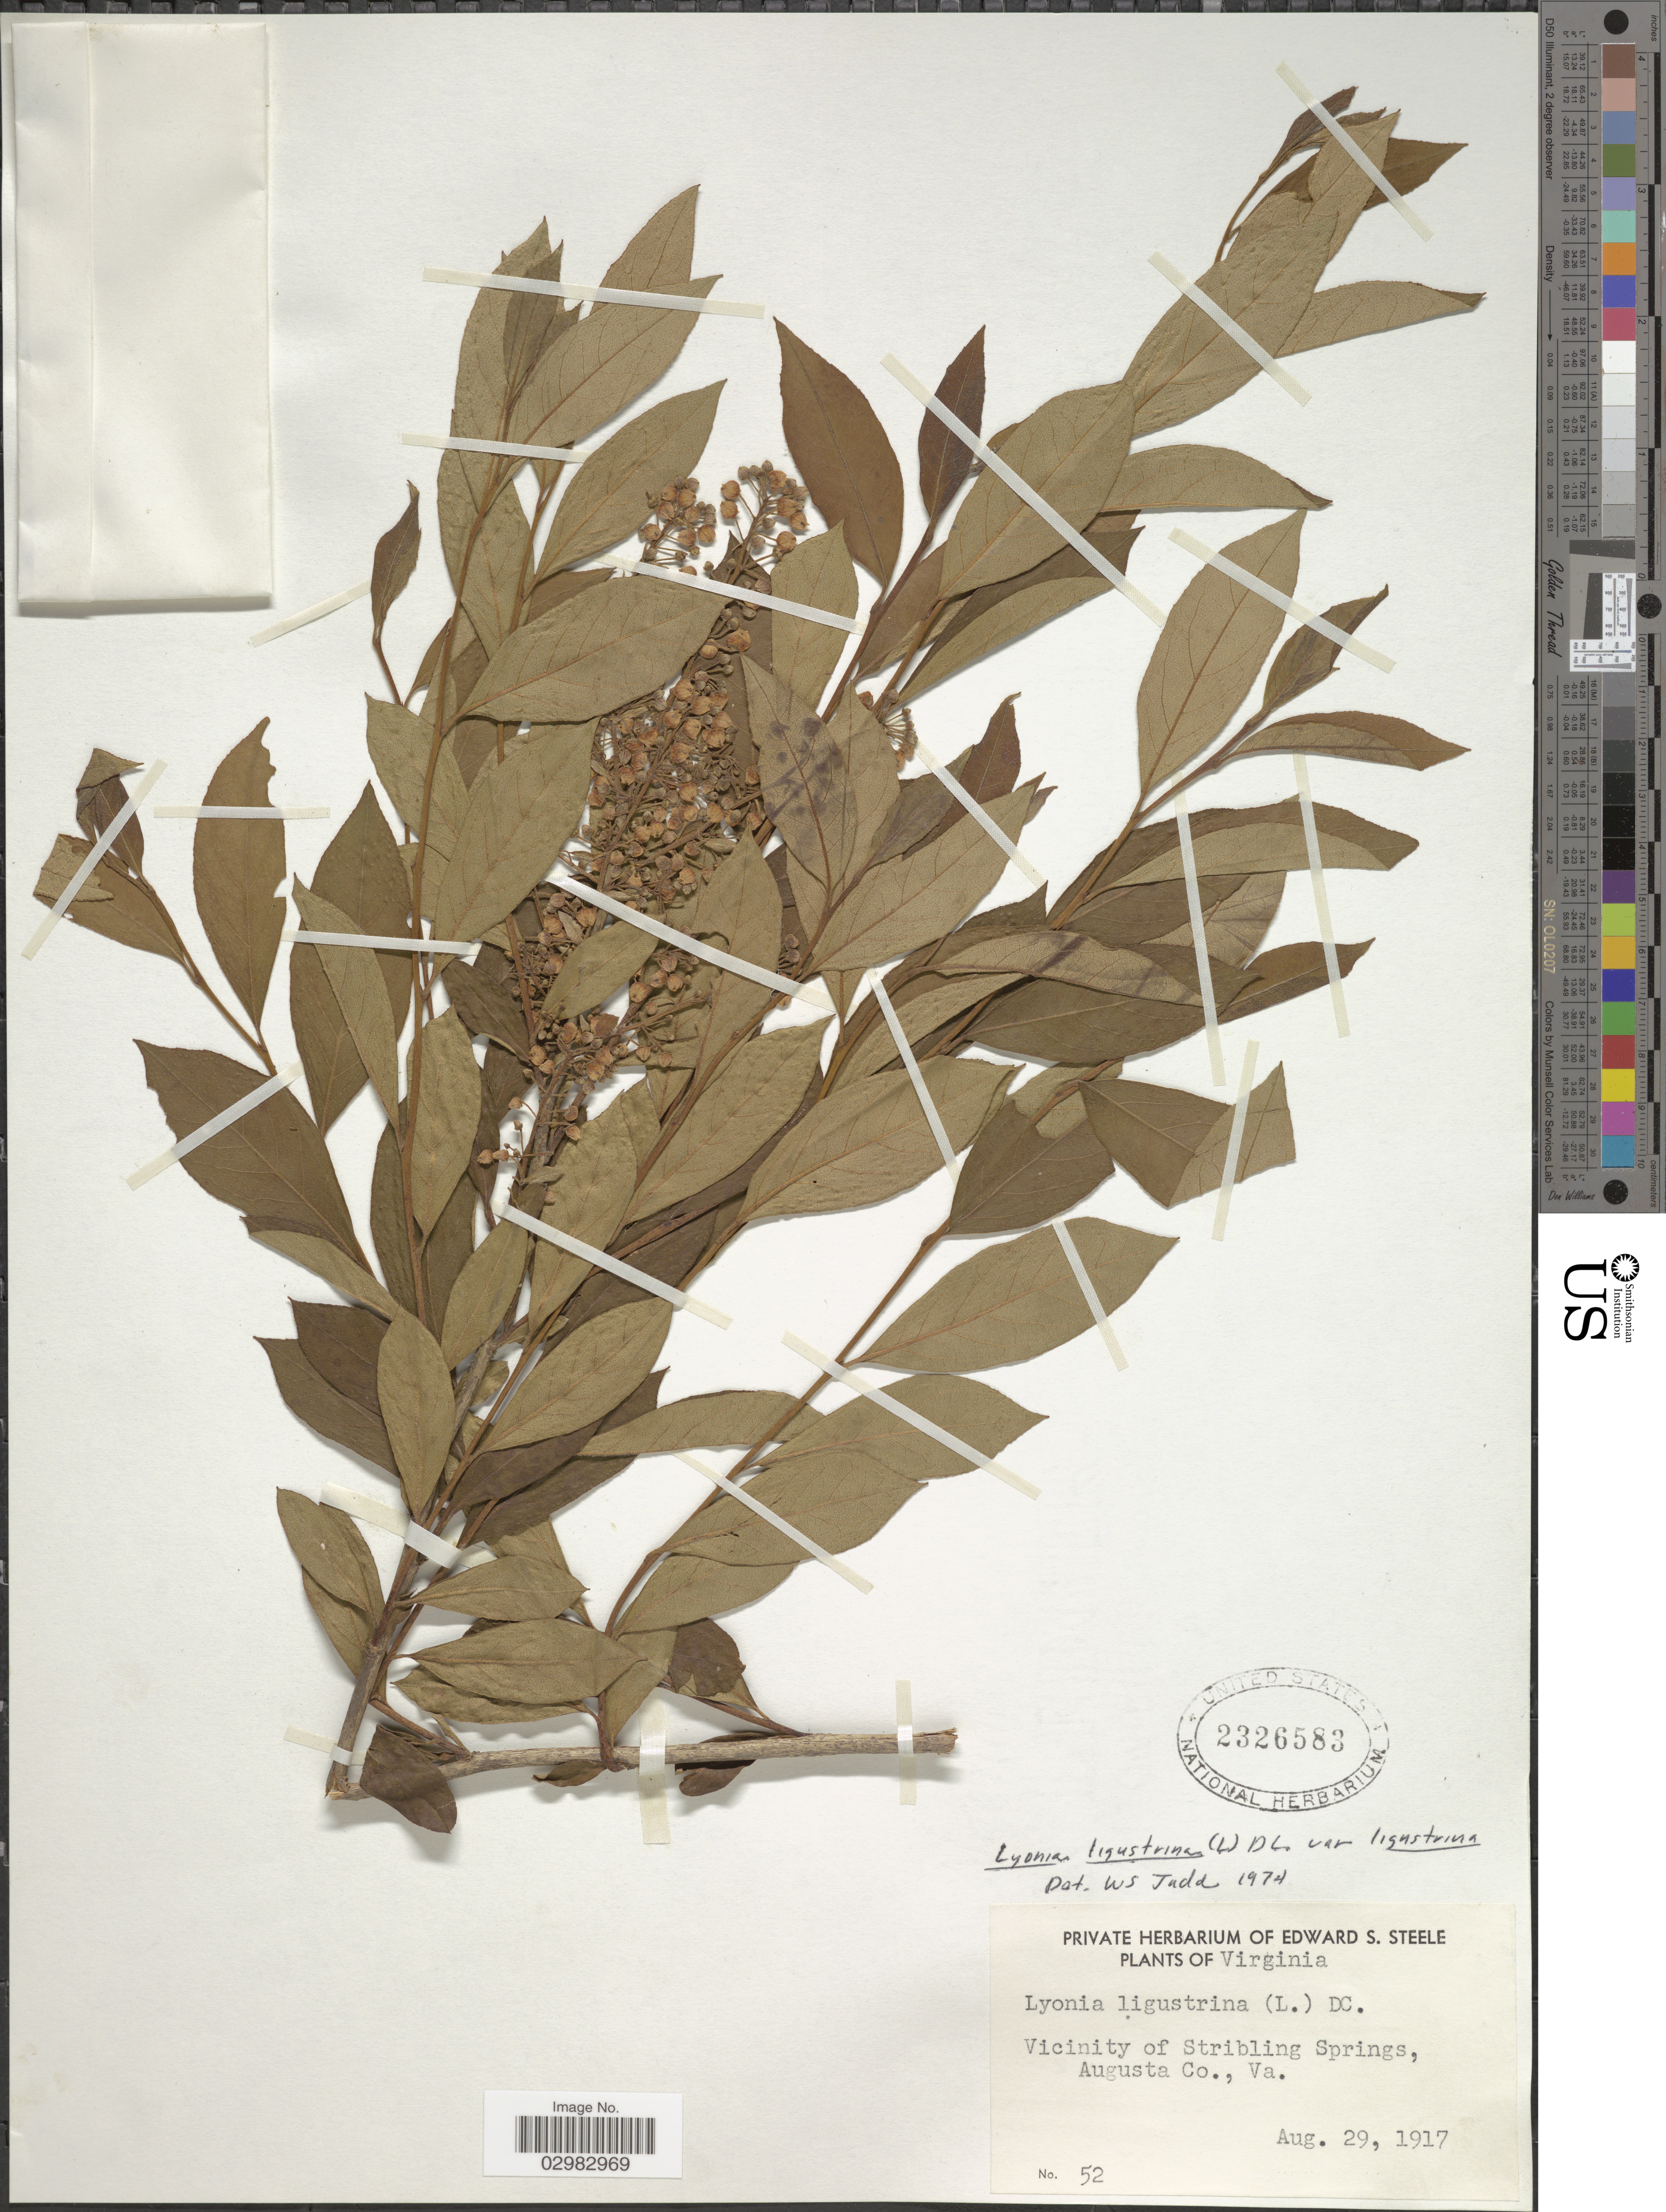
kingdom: Plantae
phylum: Tracheophyta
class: Magnoliopsida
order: Ericales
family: Ericaceae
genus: Lyonia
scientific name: Lyonia ligustrina var. ligustrina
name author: (L.) DC.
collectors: ex herb. Edward S. Steele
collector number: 52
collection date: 1917-08-29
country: United States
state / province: Virginia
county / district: Augusta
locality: Vicinity of Stribling Springs, Augusta Co.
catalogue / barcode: US 2326583